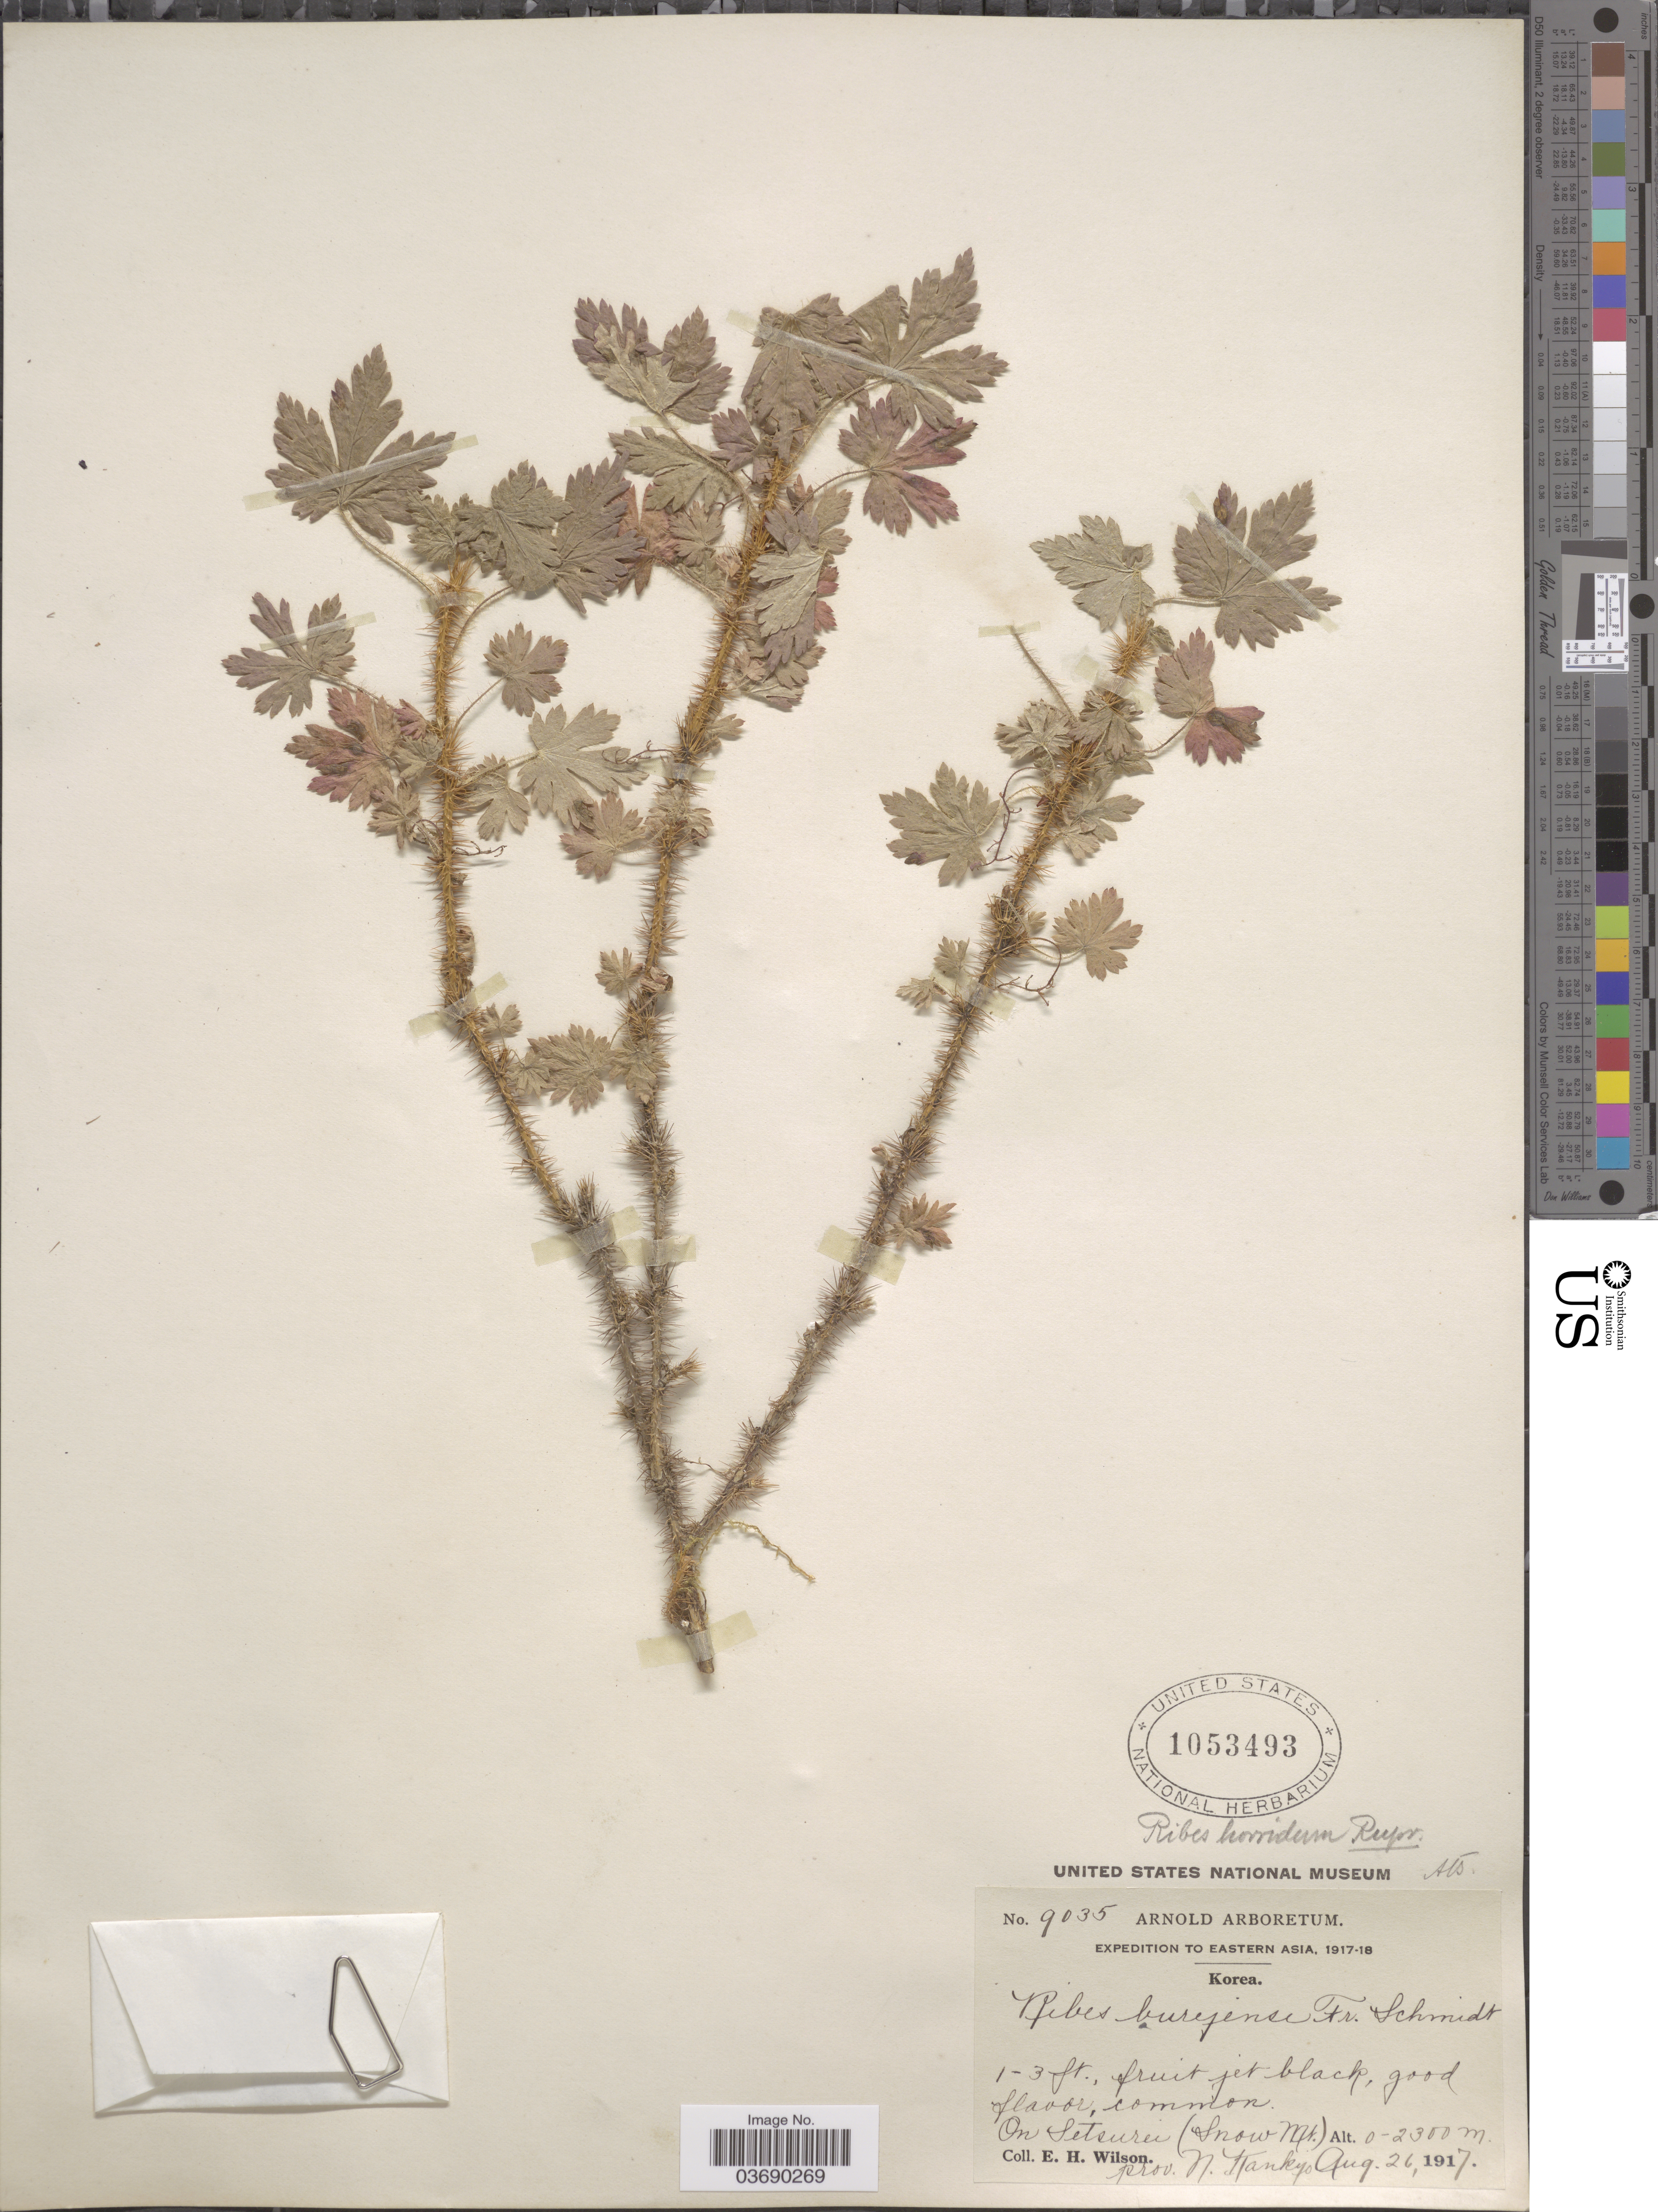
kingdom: Plantae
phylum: Tracheophyta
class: Magnoliopsida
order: Saxifragales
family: Grossulariaceae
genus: Ribes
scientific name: Ribes horridum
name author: Rupr. ex Maxim.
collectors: E. Wilson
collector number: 9035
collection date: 1917-08-26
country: North Korea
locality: Eastern Asia. Korea. On Setsurei (Snow Mt.) prov. N. Kankyo.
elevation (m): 0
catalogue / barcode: US 1053493